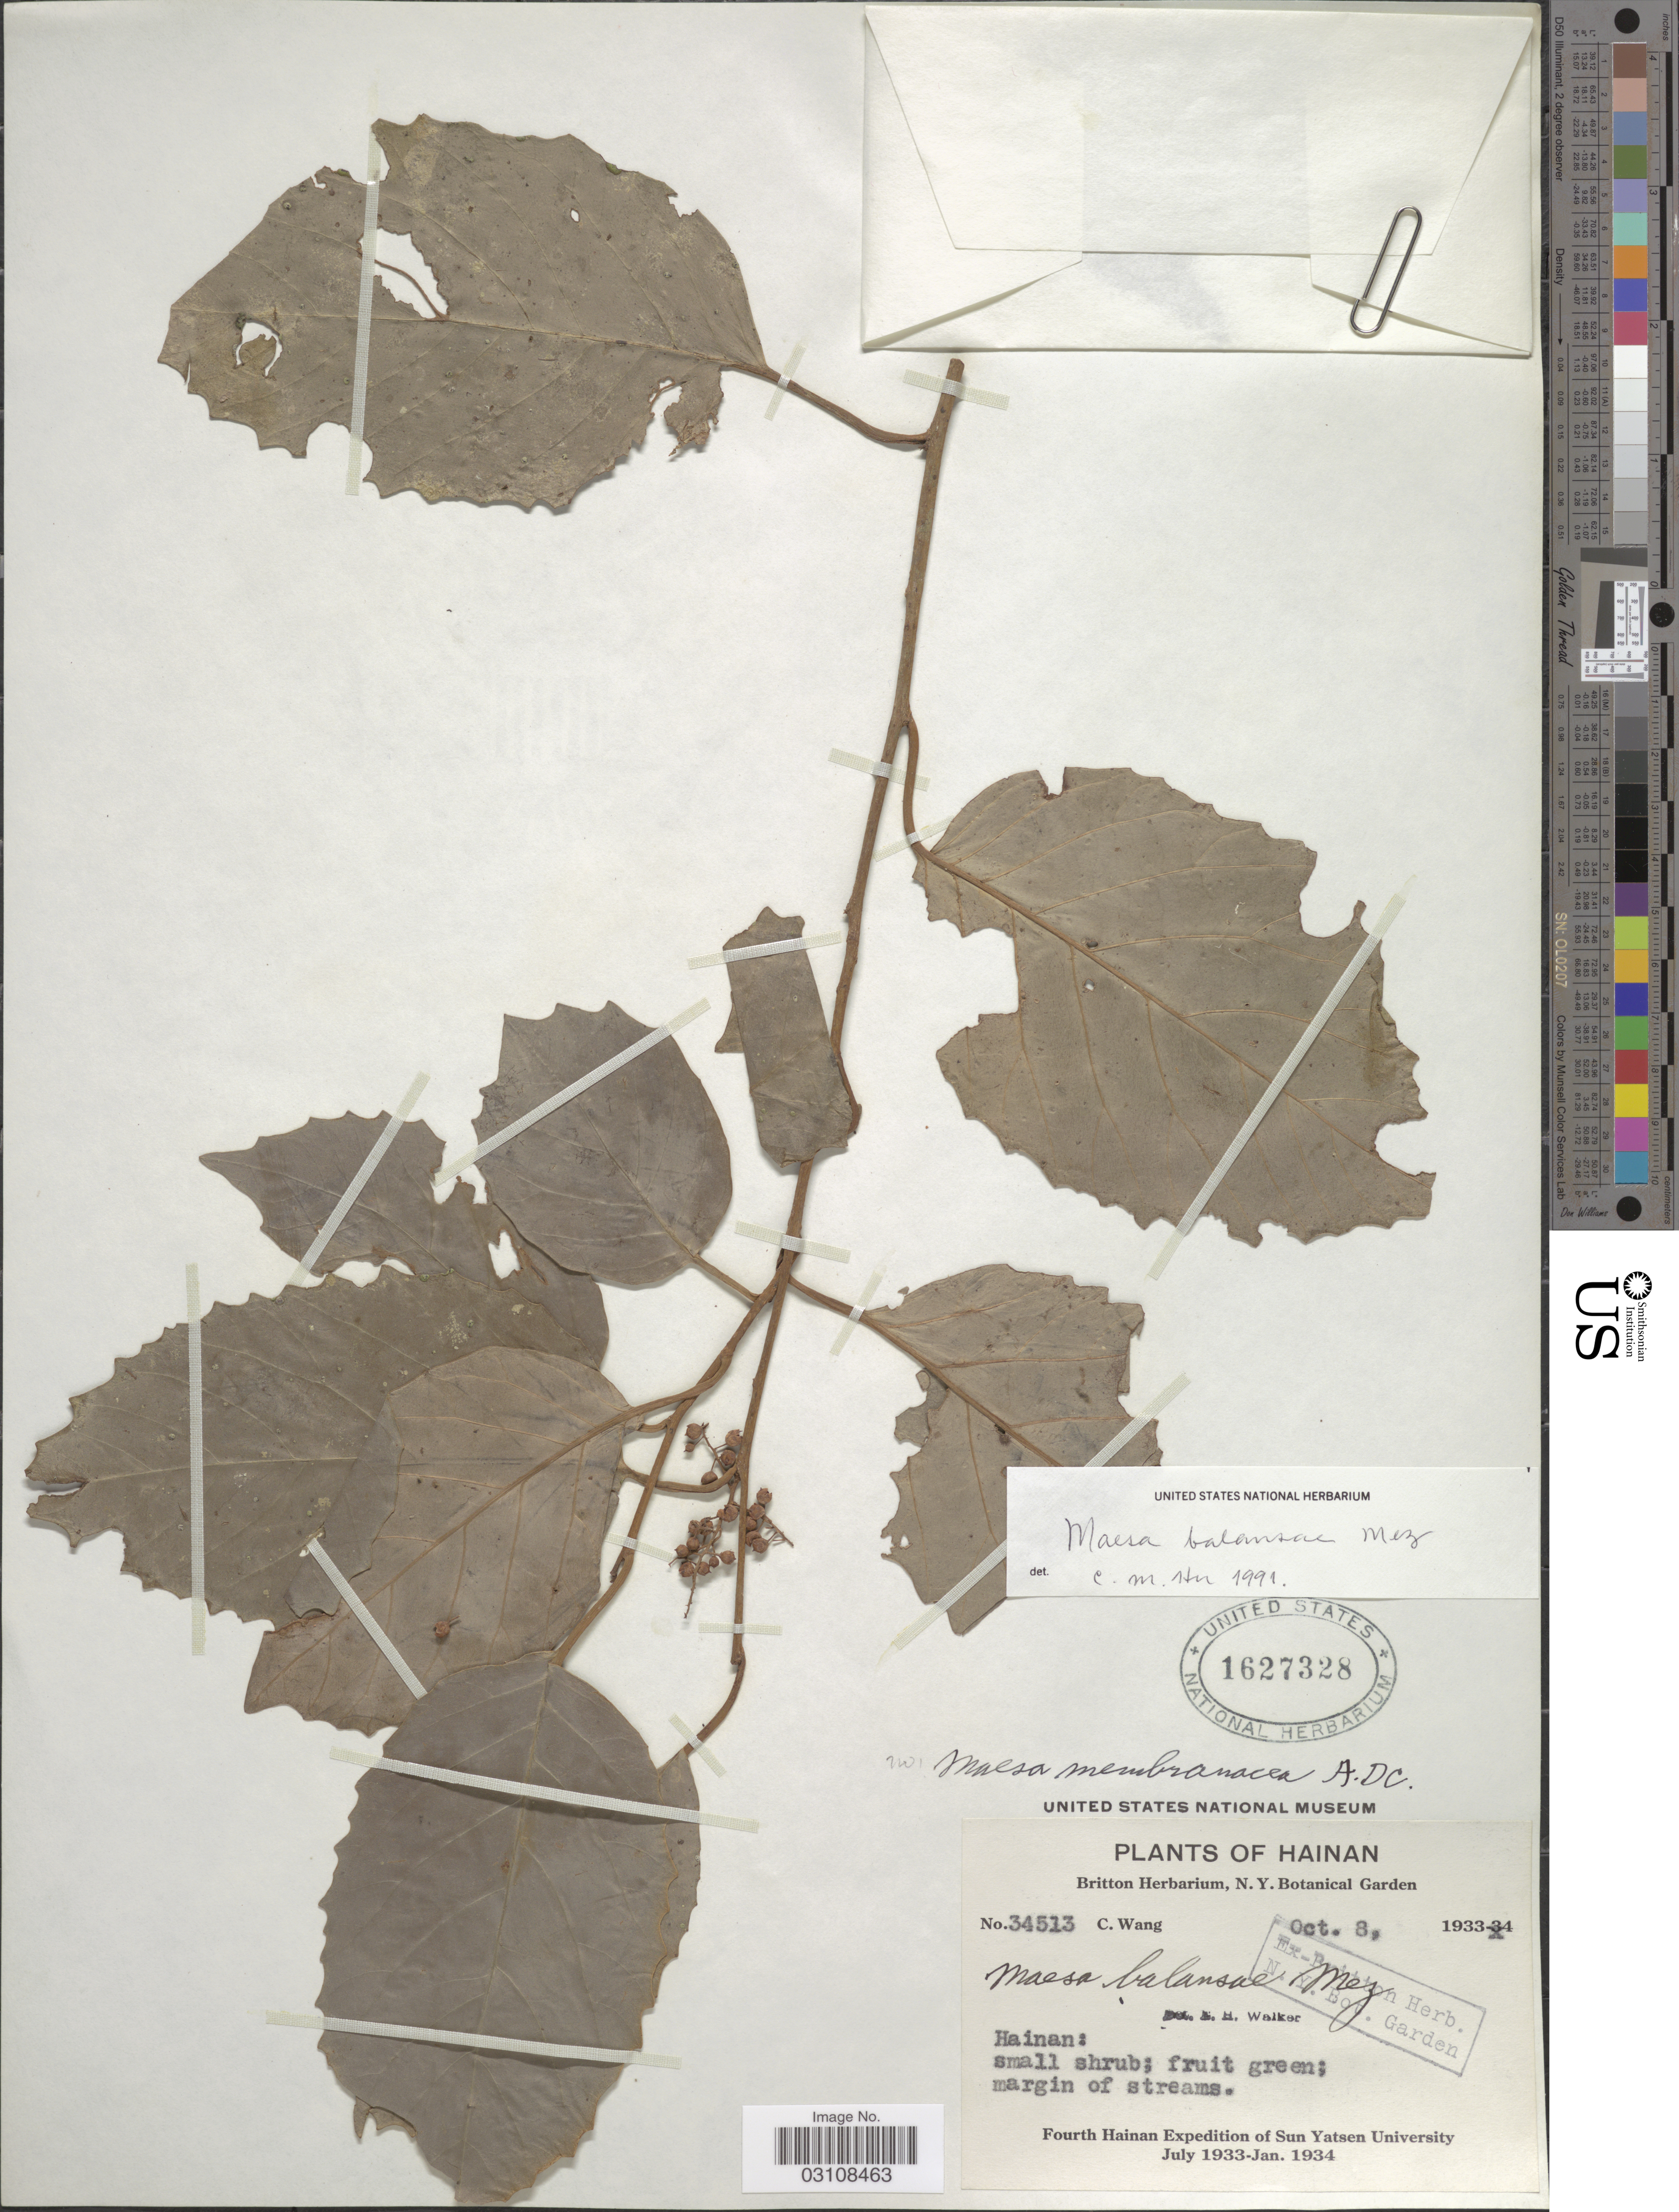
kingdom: Plantae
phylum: Tracheophyta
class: Magnoliopsida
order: Ericales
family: Primulaceae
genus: Maesa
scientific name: Maesa balansae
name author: Mez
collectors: C. Wang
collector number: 34513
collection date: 1933-10-08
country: China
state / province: Hainan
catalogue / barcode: US 1627328